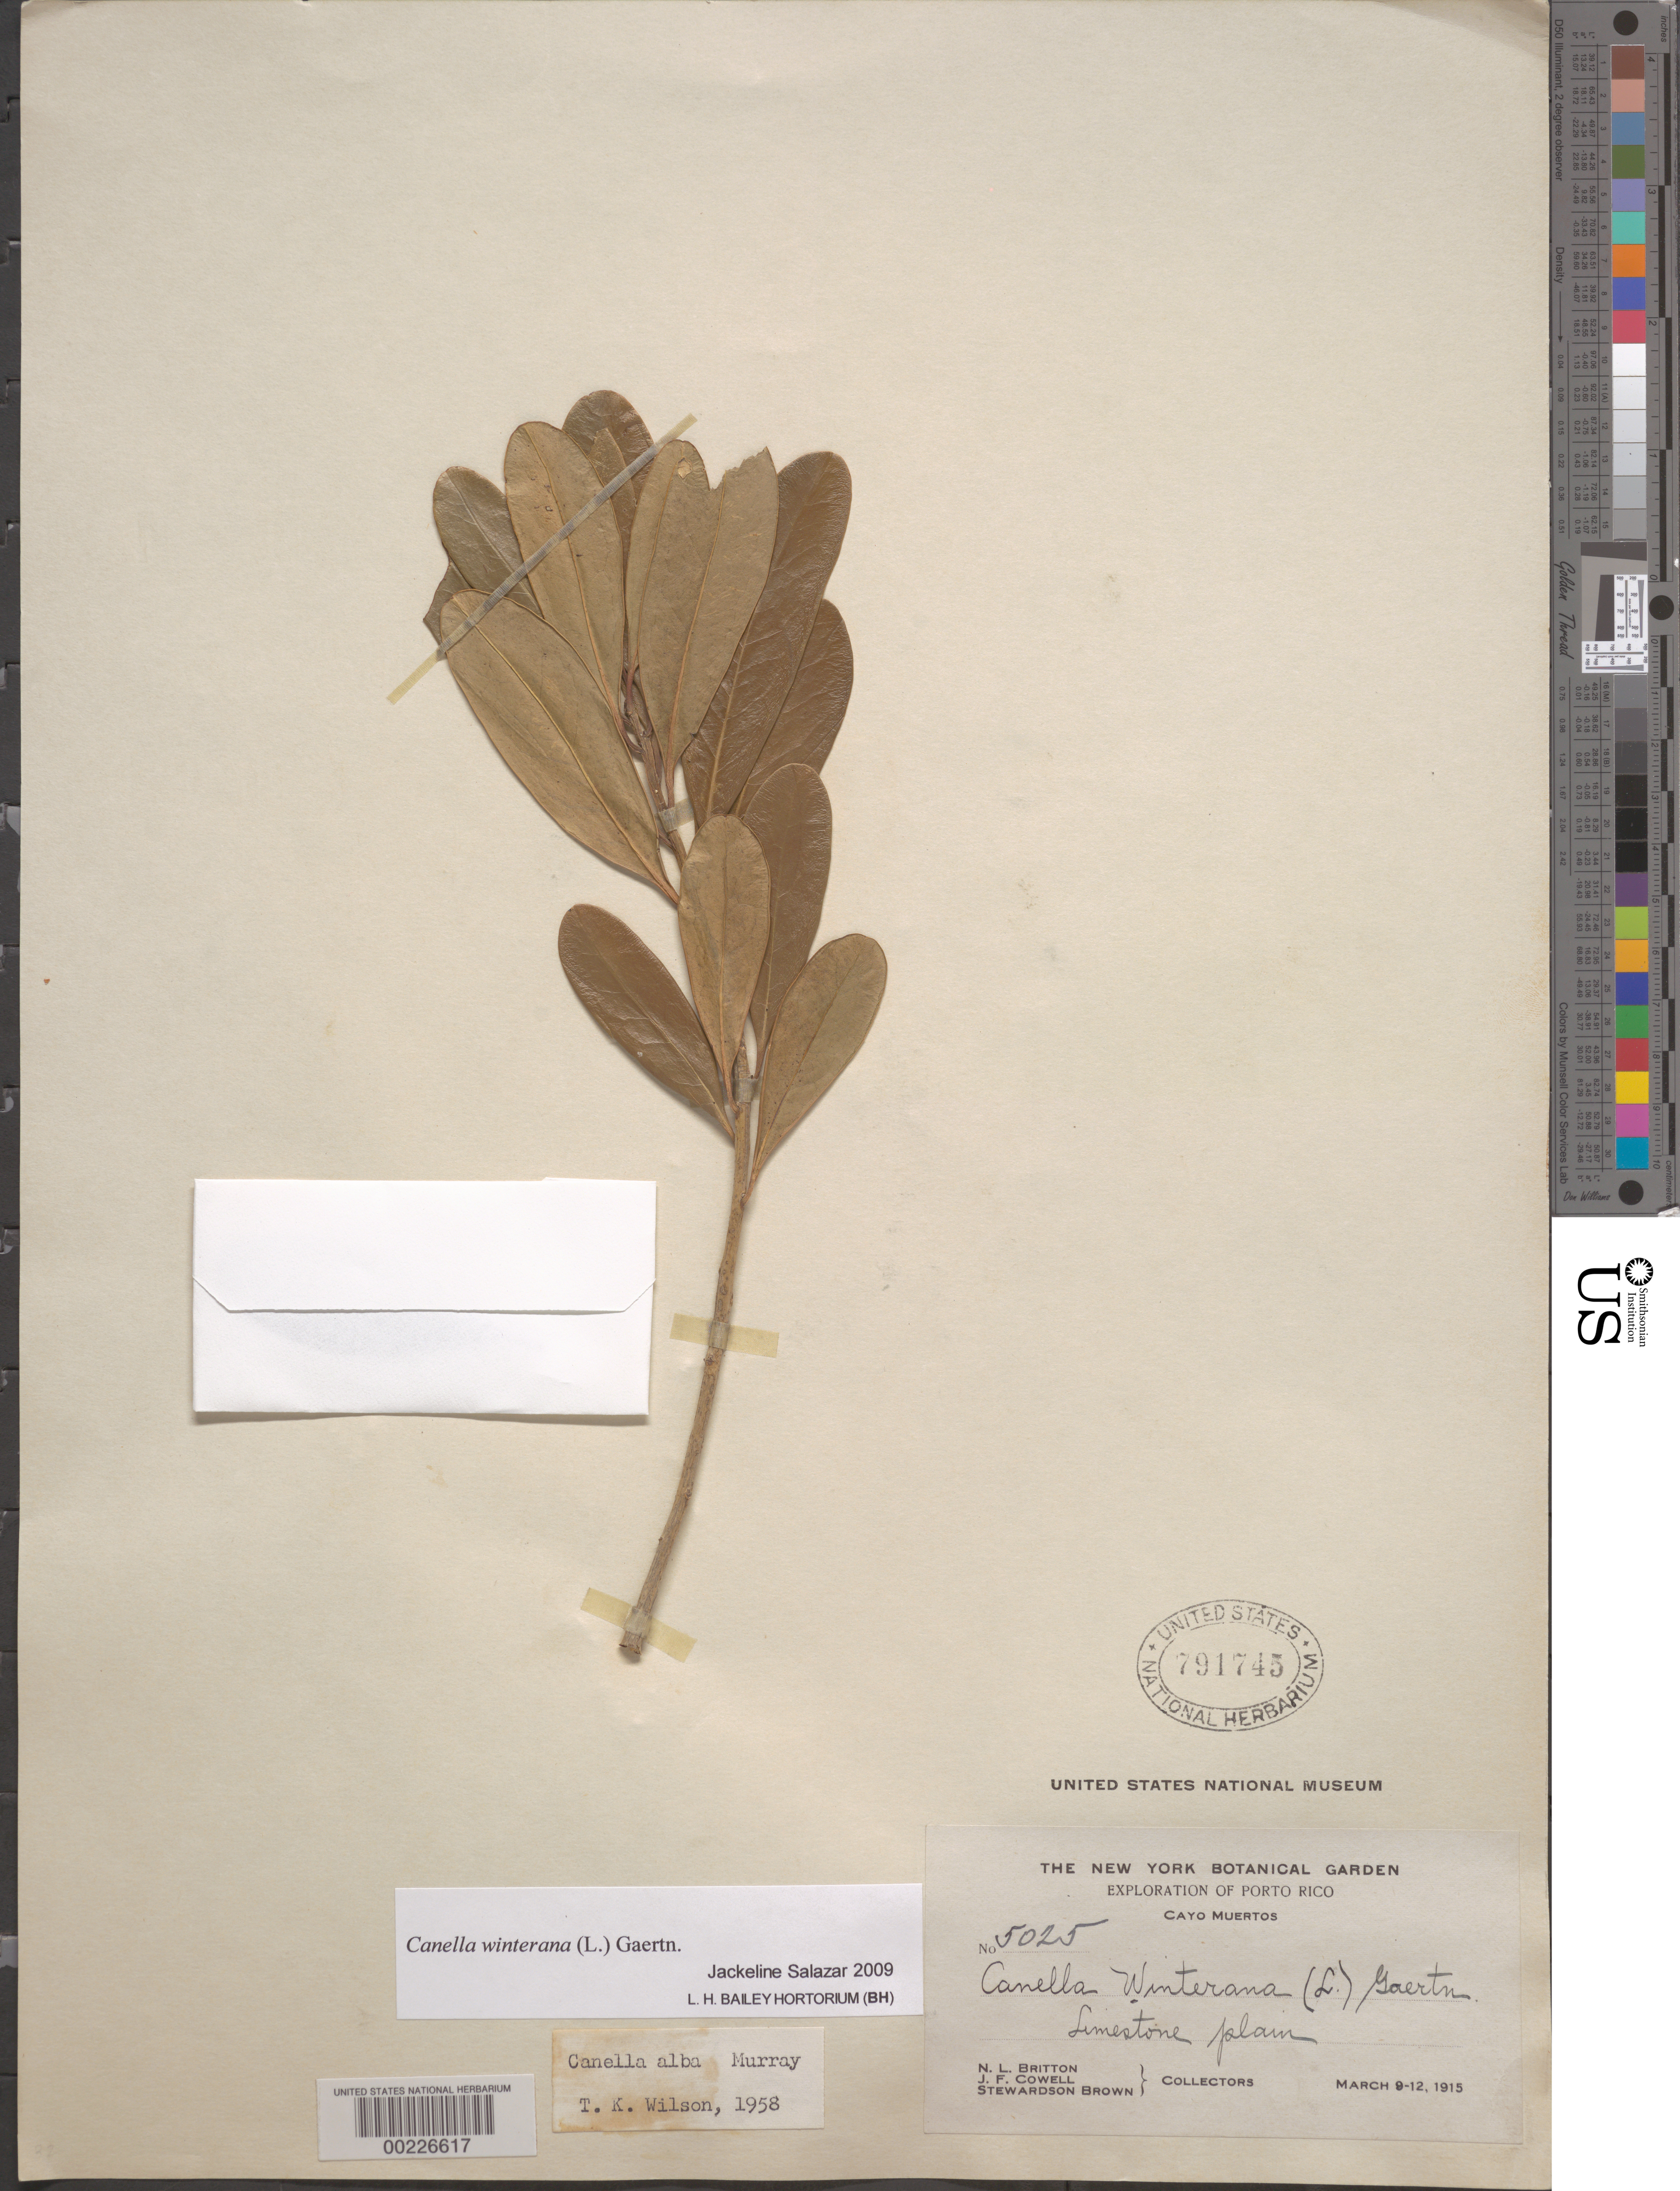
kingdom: Plantae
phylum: Tracheophyta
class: Magnoliopsida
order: Canellales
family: Canellaceae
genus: Canella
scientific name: Canella winterana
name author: (L.) Gaertn.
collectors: N. Britton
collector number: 5025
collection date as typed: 09 Mar 1915 to 12 Mar 1915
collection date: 1915-03-09/1915-03-12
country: Puerto Rico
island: Greater Antilles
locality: Cayo muertos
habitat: Limestone plain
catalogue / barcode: US 791745